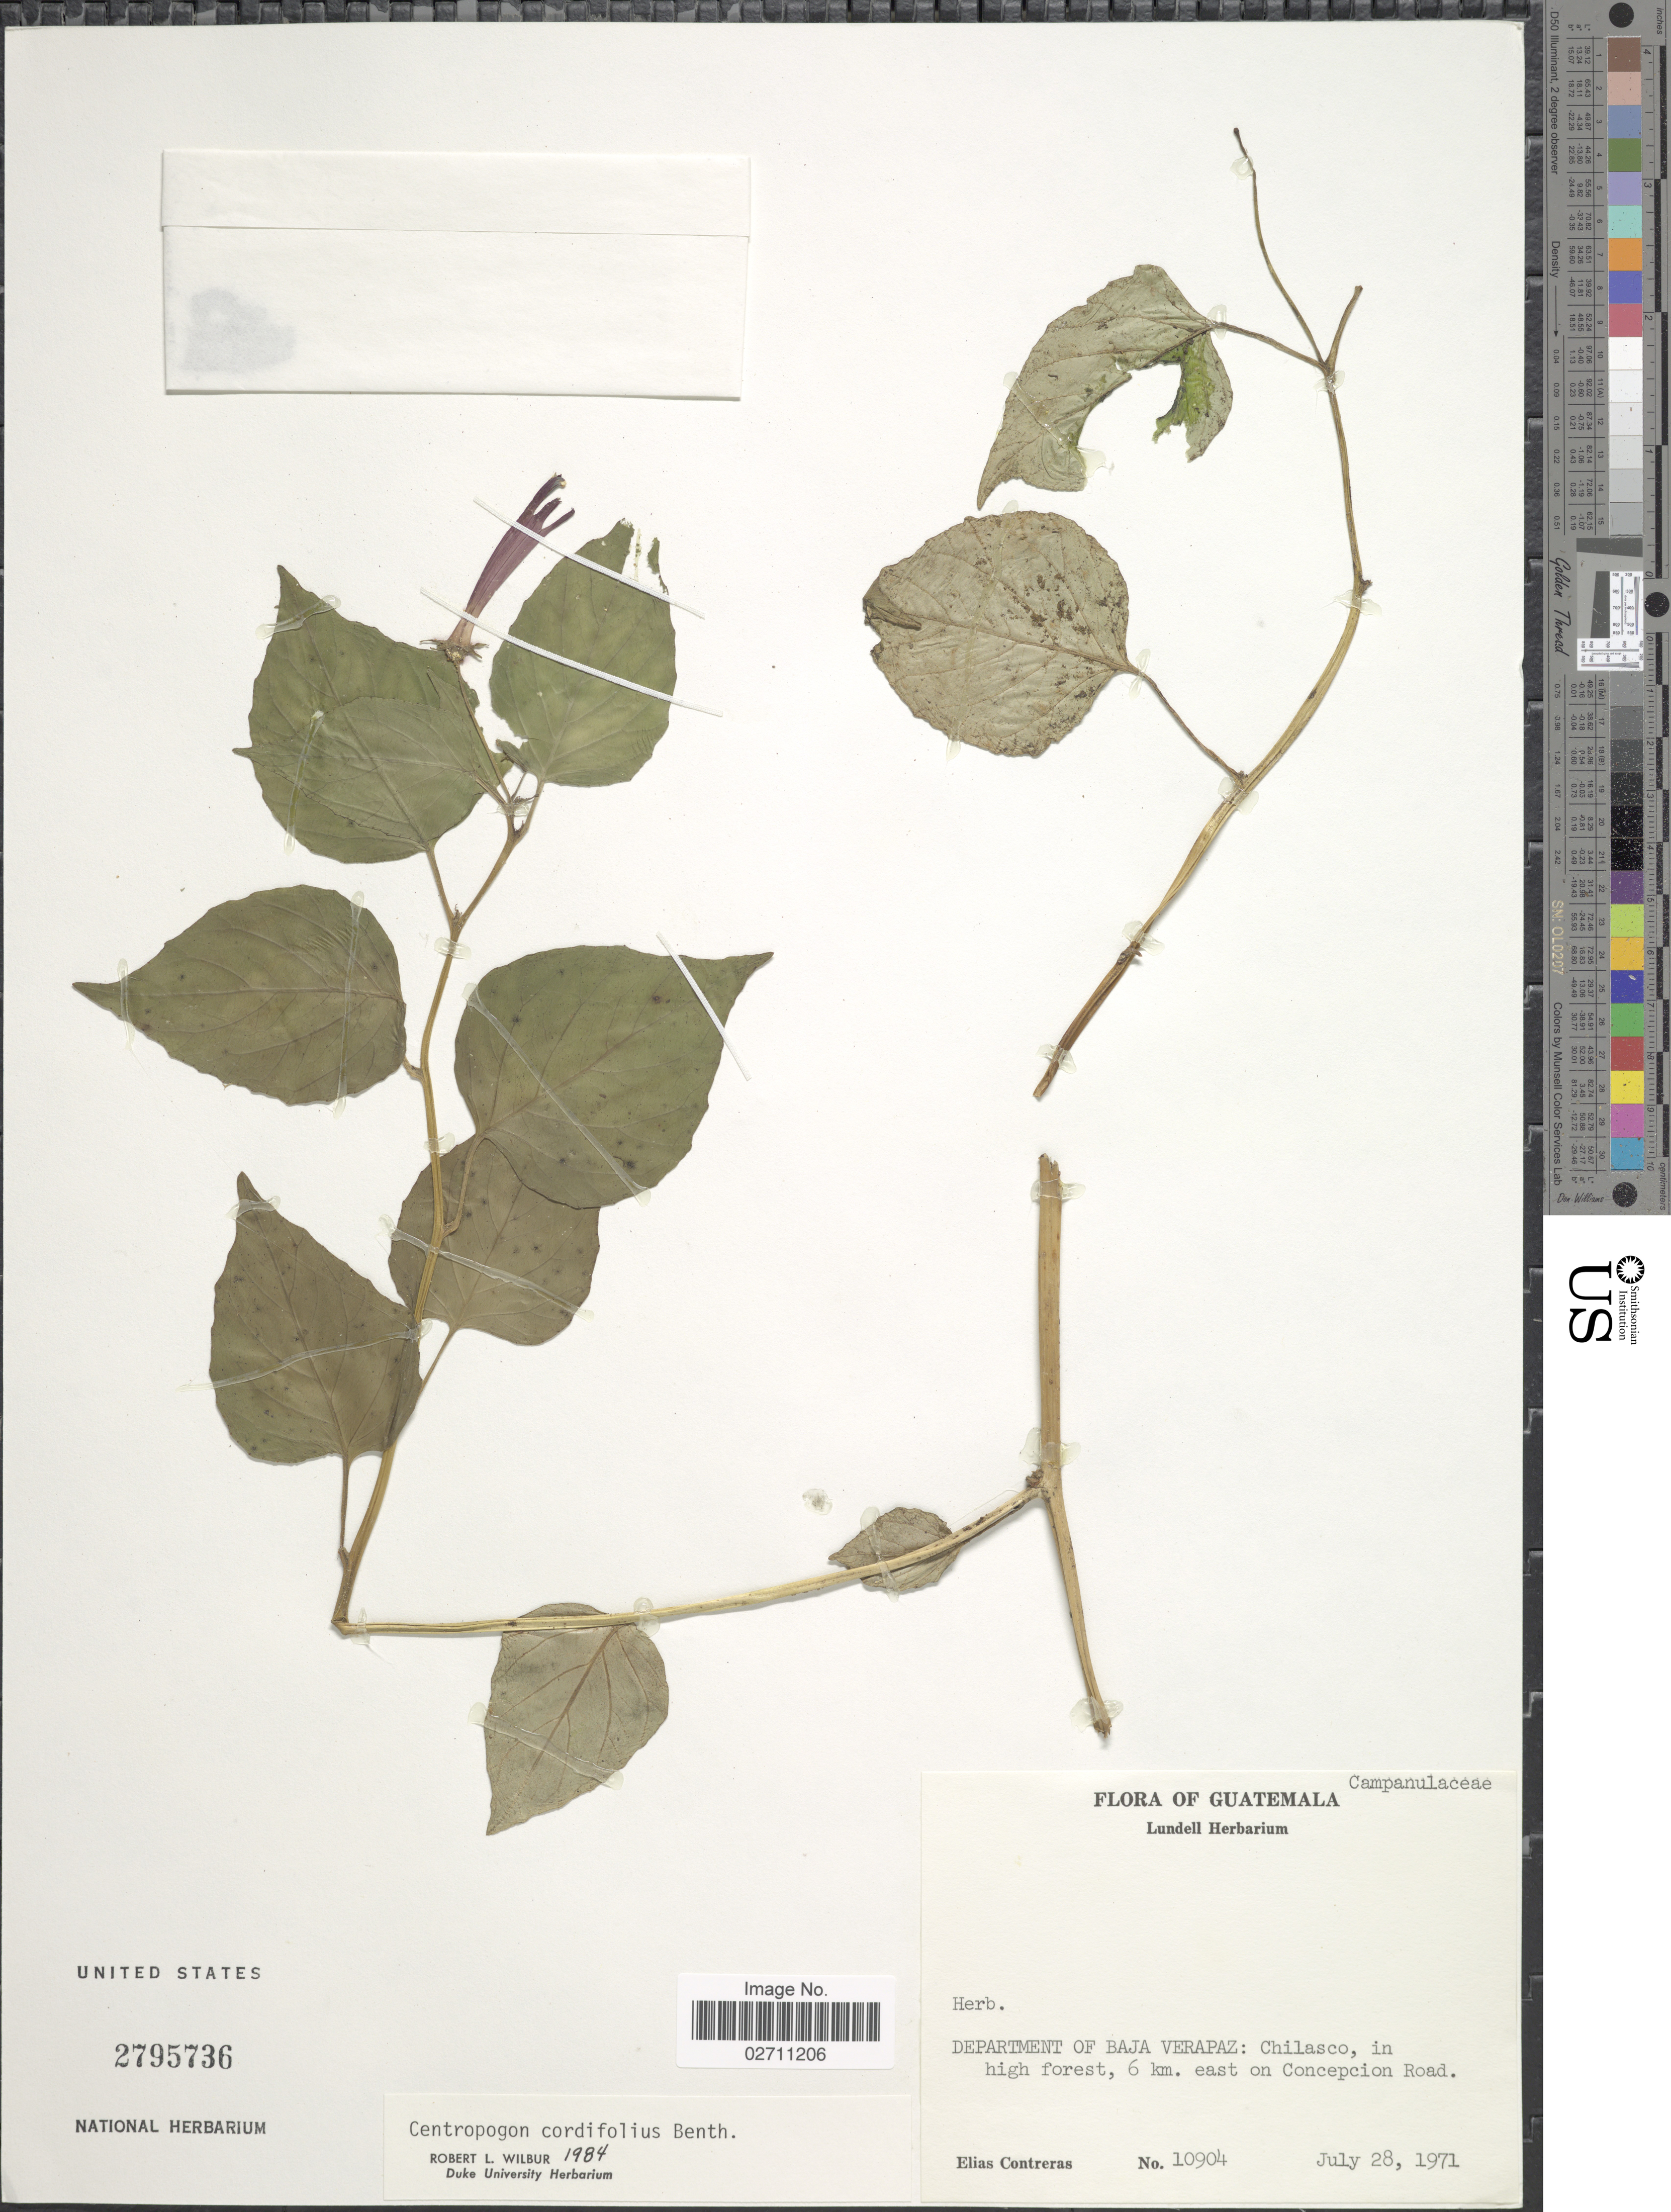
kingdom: Plantae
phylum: Tracheophyta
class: Magnoliopsida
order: Asterales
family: Campanulaceae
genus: Centropogon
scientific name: Centropogon cordifolius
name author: Benth.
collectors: E. Contreras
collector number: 10904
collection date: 1971-07-28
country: Guatemala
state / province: Baja Verapaz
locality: Chilasco, in high forest 6 km. east on Concepcion Road.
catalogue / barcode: US 2795736